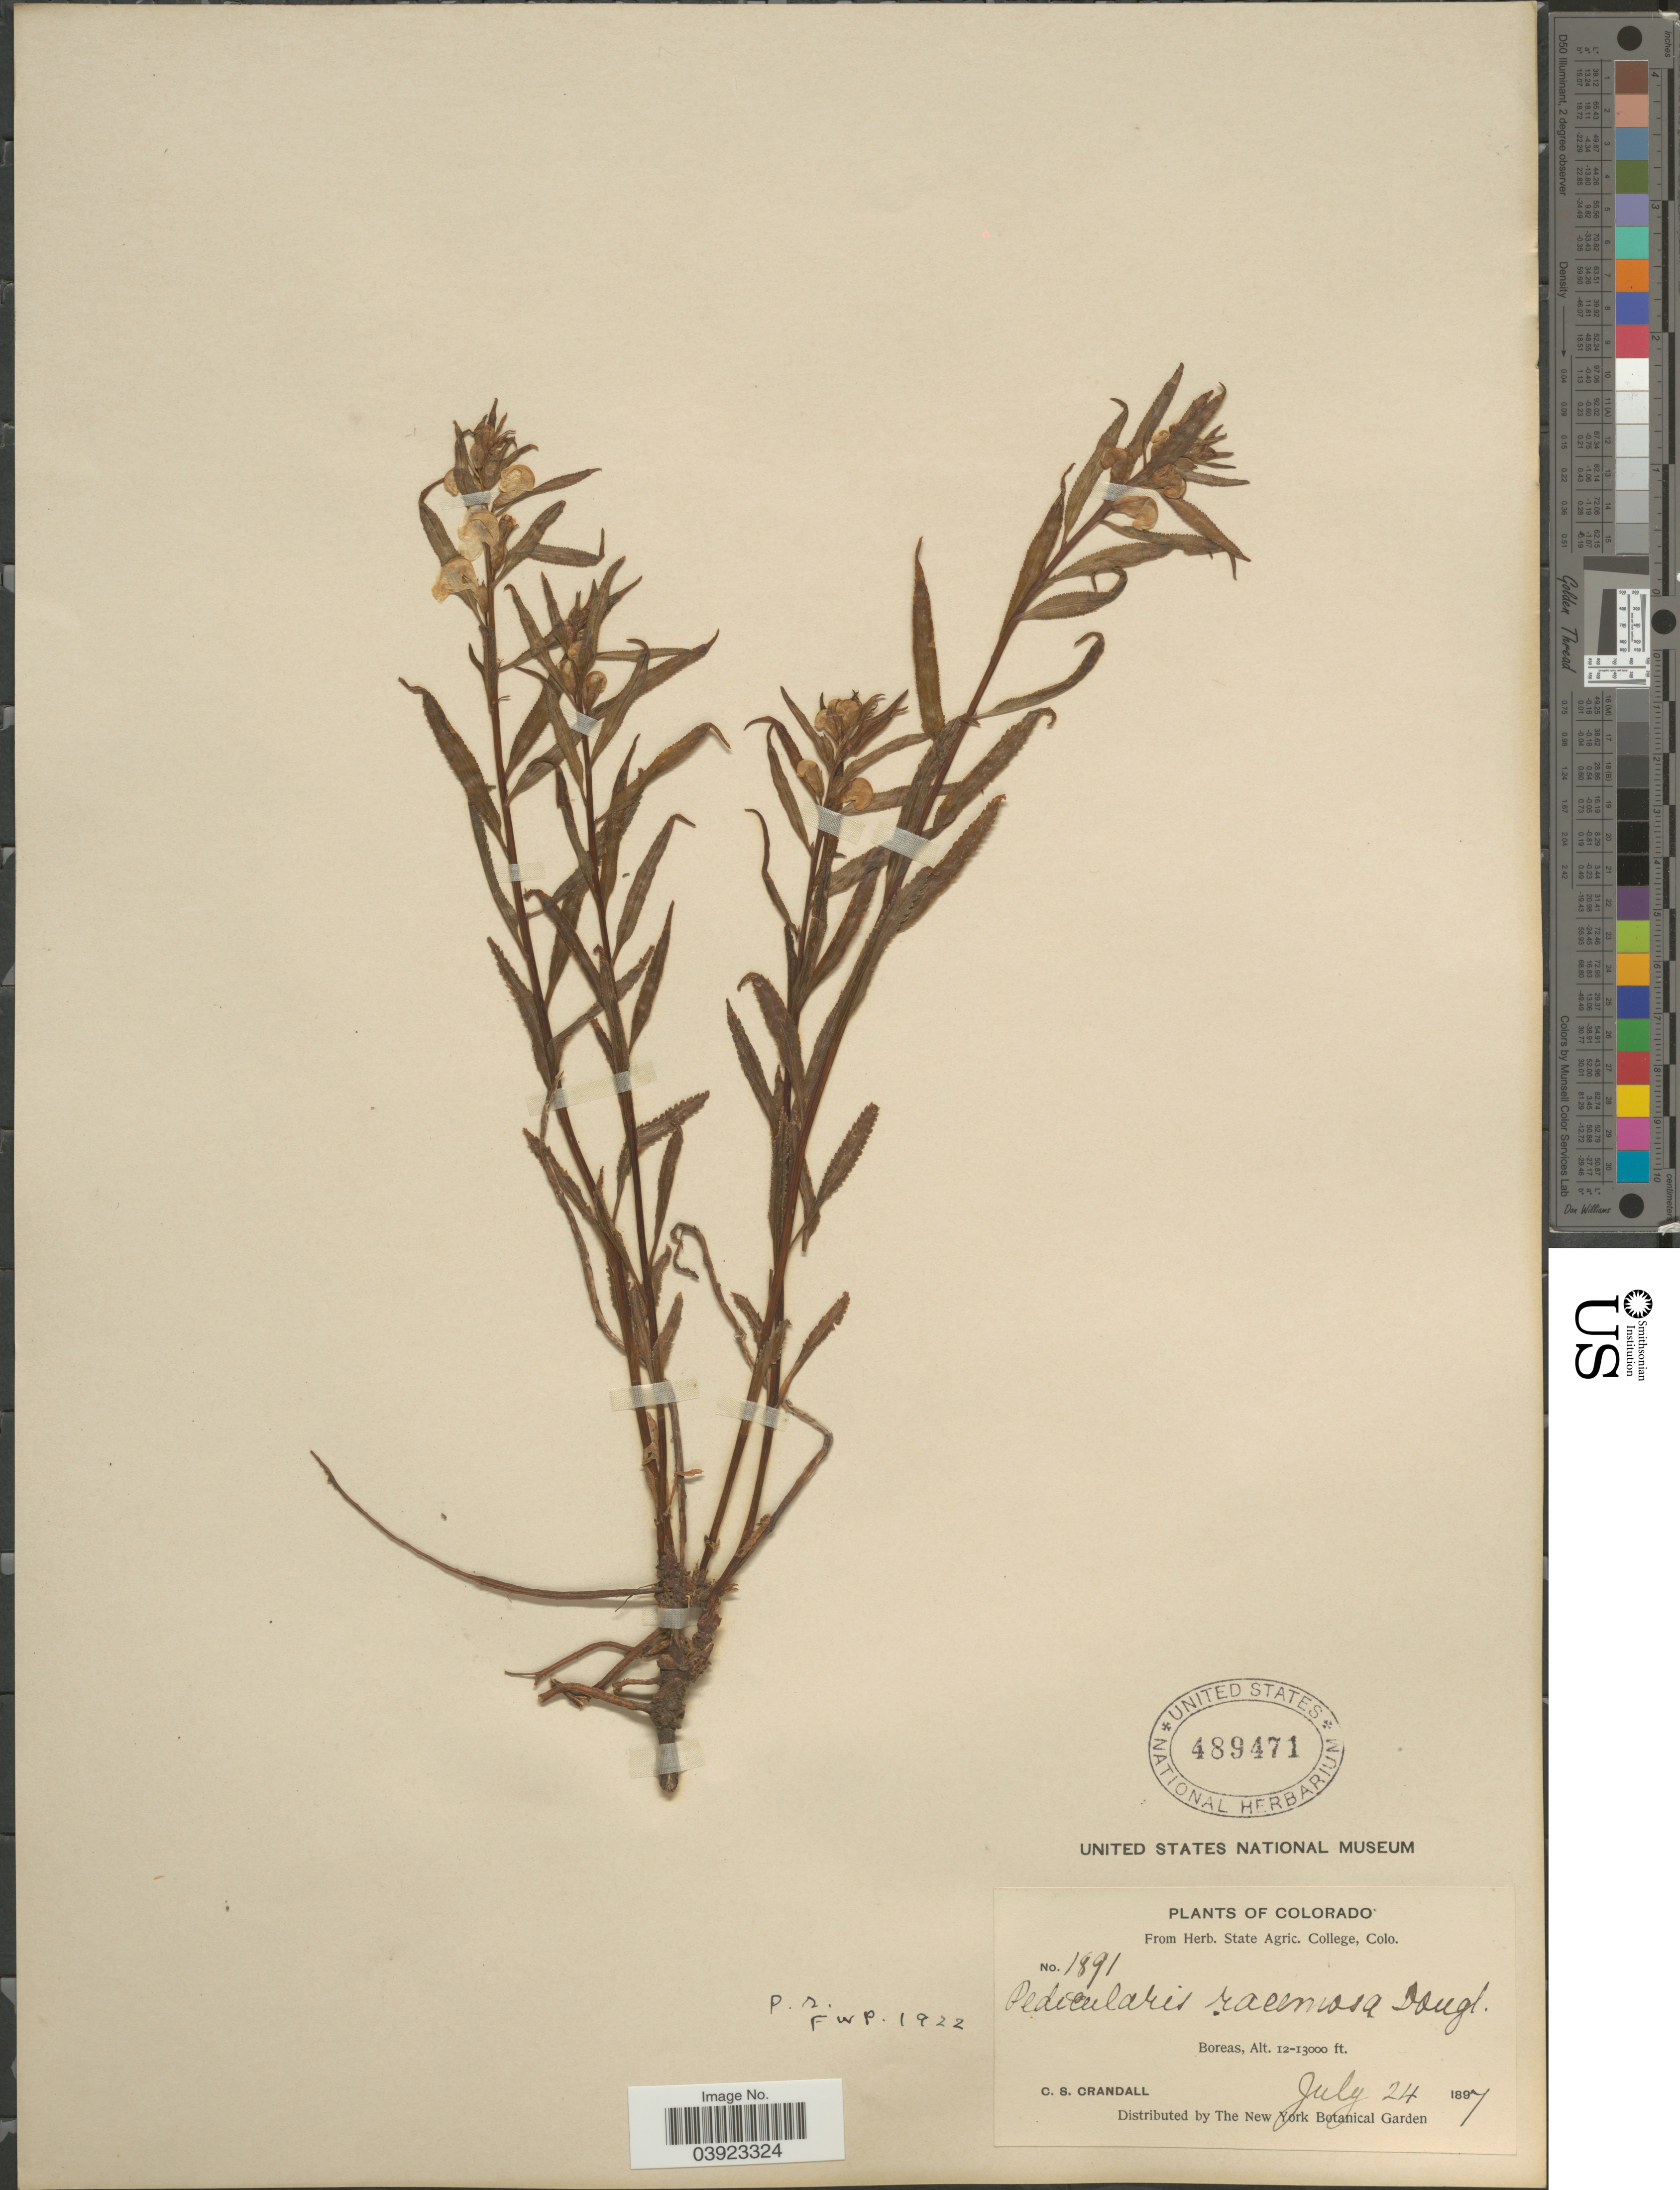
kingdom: Plantae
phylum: Tracheophyta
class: Magnoliopsida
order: Lamiales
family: Orobanchaceae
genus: Pedicularis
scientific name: Pedicularis racemosa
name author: Douglas ex Benth.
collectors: C. Crandall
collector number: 1891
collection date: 1897-07-24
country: United States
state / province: Colorado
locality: Boreas.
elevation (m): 3658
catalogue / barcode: US 489471